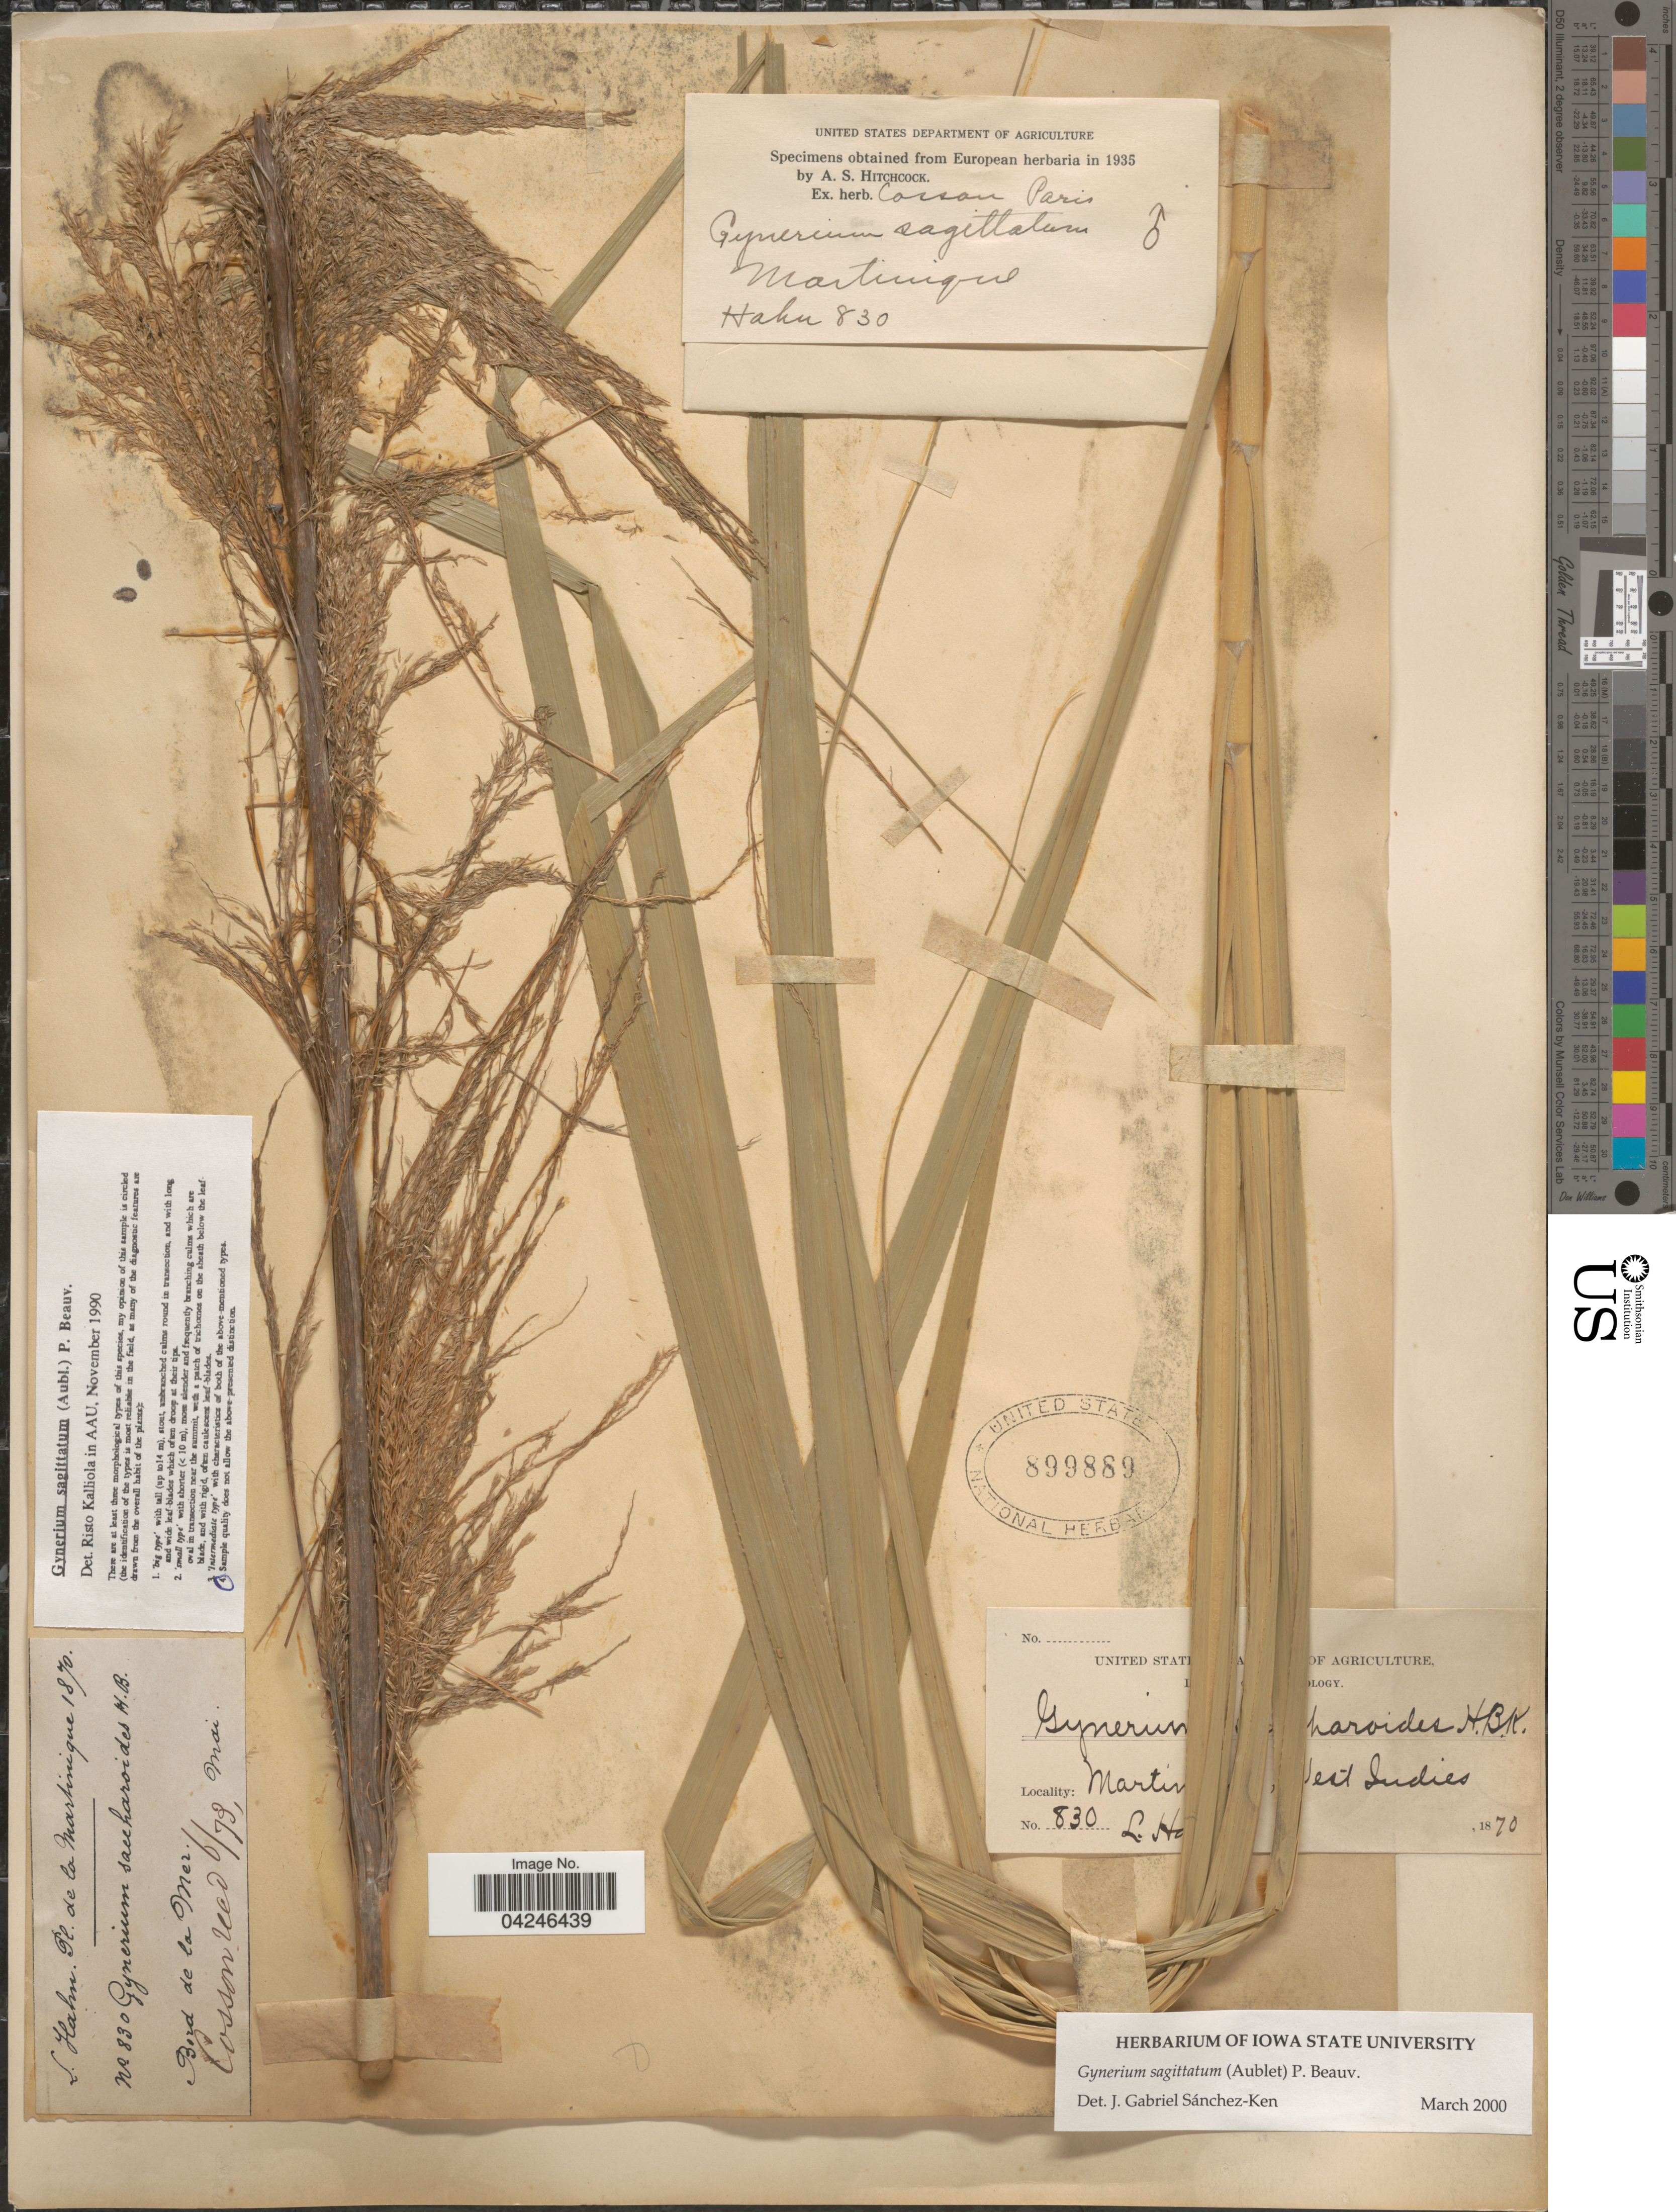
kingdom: Plantae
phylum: Tracheophyta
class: Liliopsida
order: Poales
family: Poaceae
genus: Gynerium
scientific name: Gynerium sagittatum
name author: (Aubl.) P. Beauv.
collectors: L. Hahn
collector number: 830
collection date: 1870-05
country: Martinique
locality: Bord de la Mer.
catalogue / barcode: US 899889